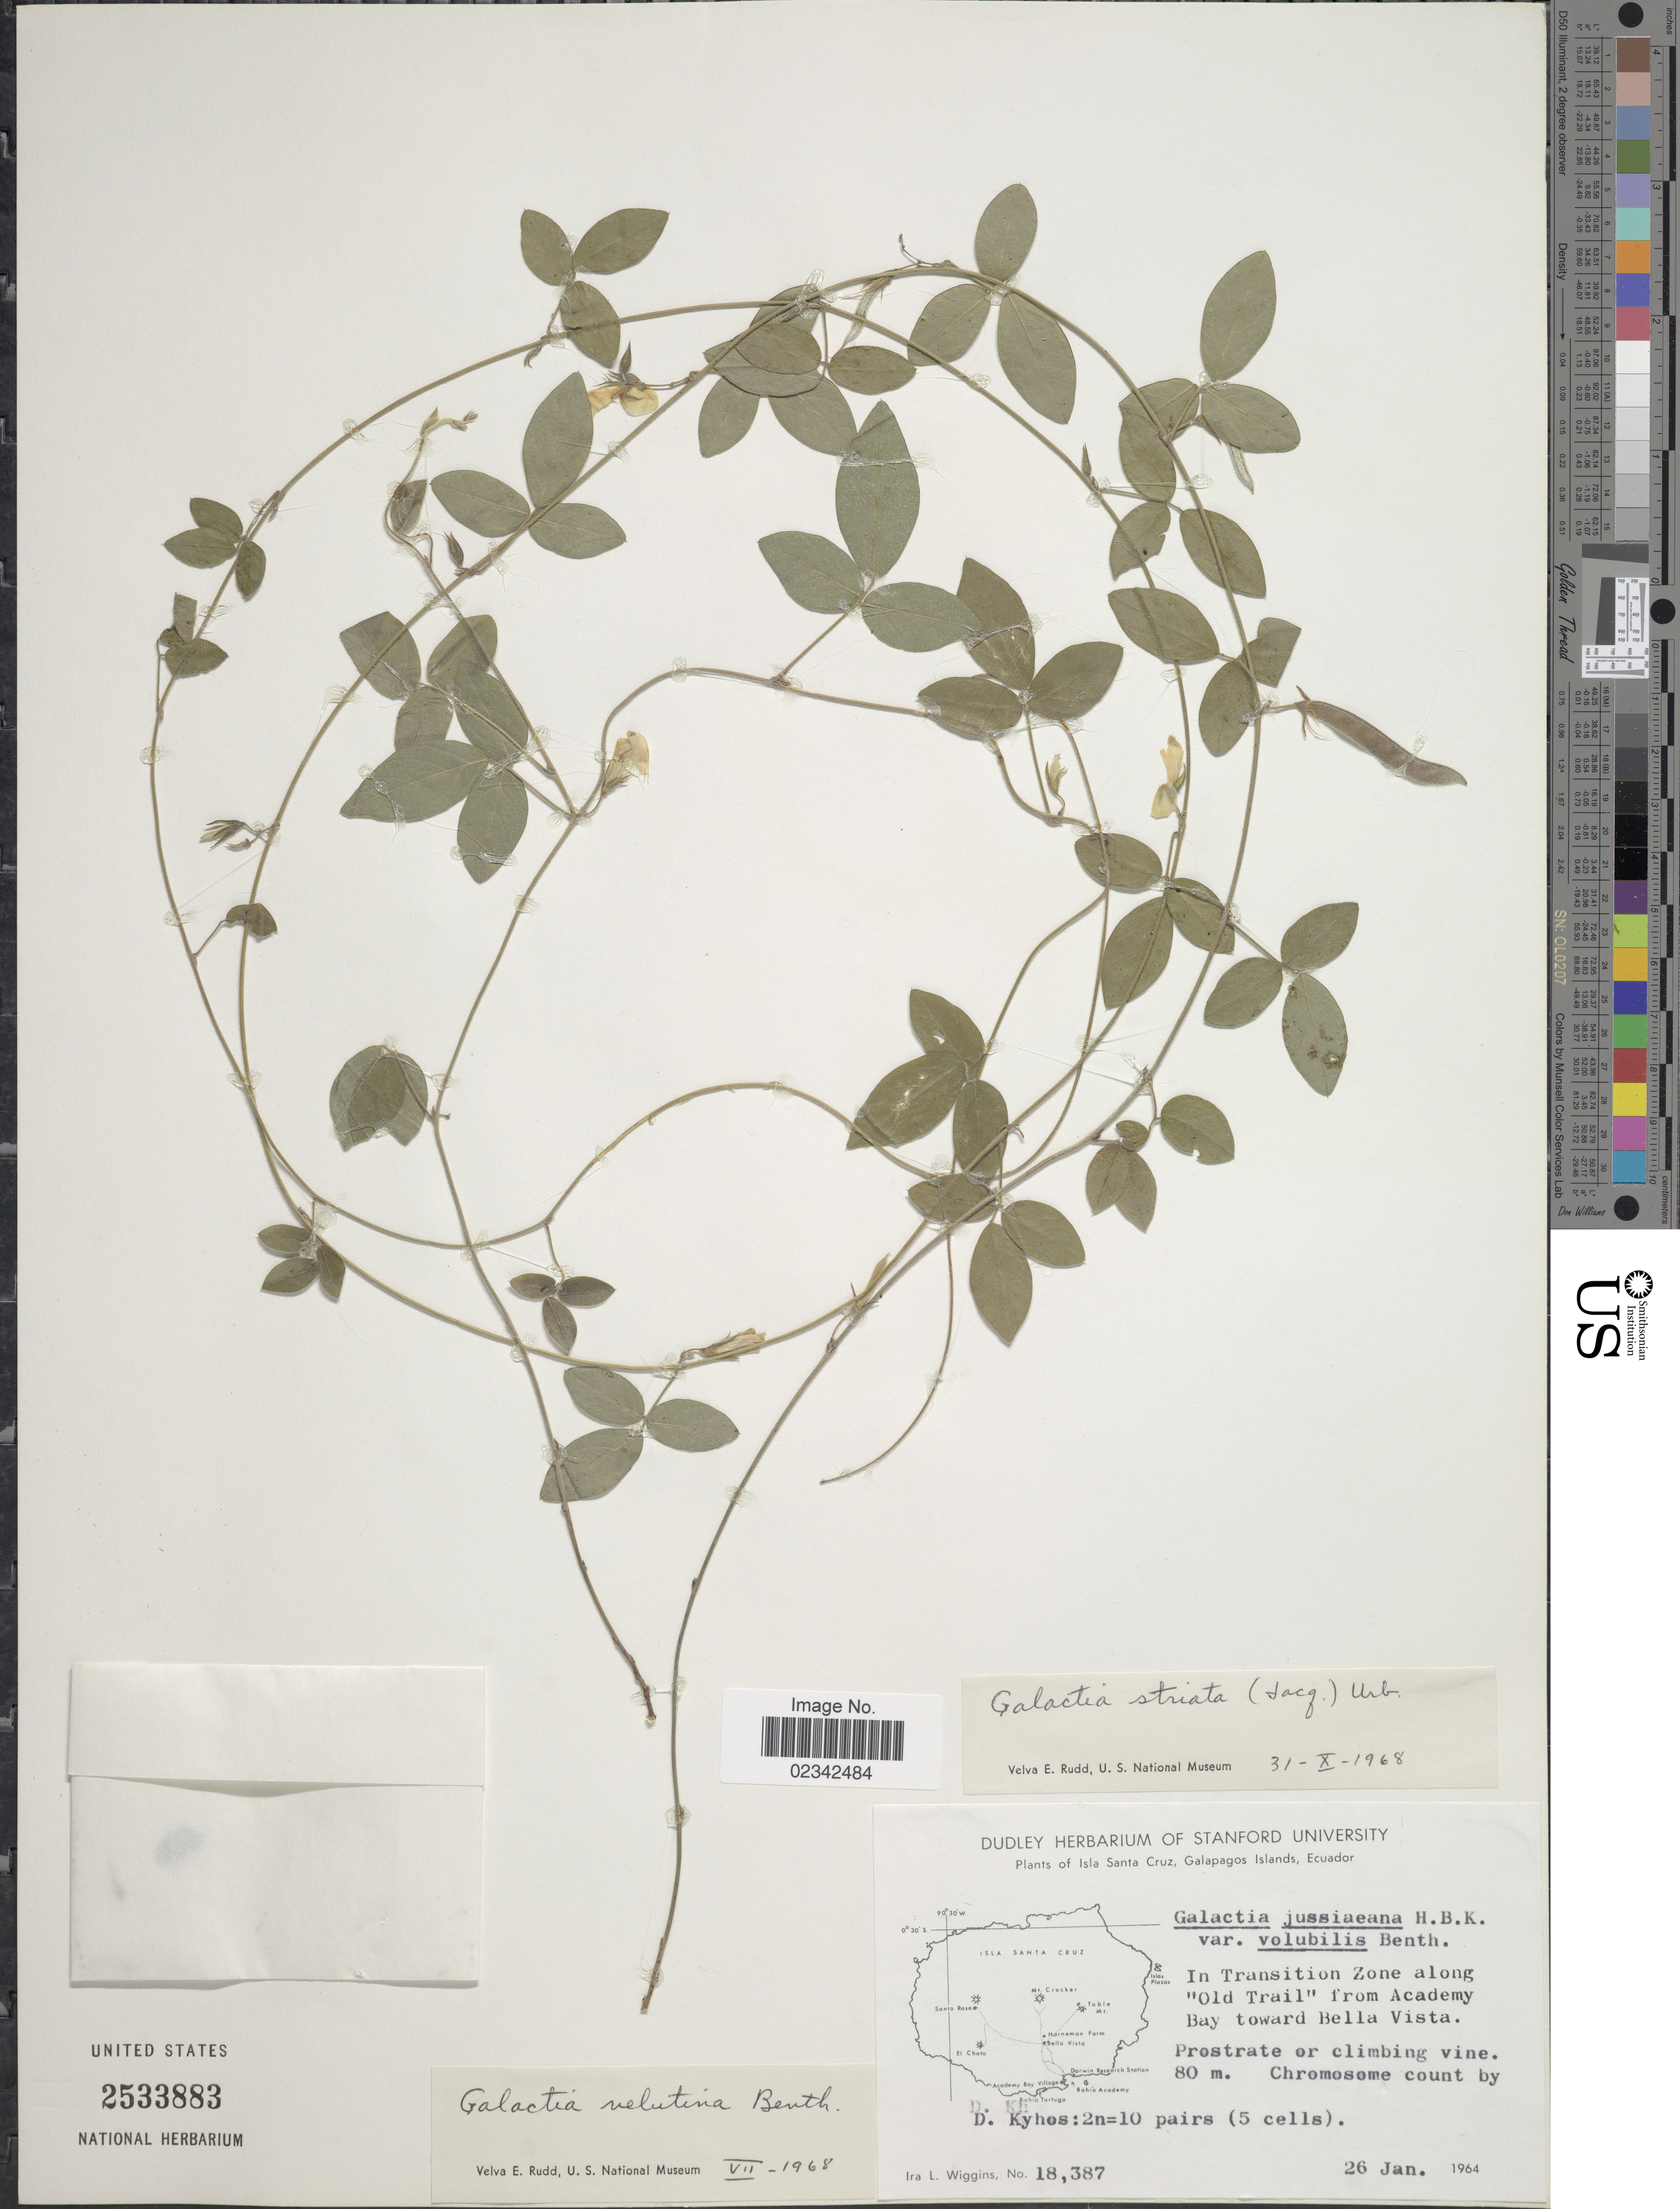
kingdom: Plantae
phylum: Tracheophyta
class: Magnoliopsida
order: Fabales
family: Fabaceae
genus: Galactia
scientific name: Galactia striata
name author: (Jacq.) Urb.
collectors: I. L. Wiggins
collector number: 18387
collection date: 1964-01-26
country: Ecuador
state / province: Colón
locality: Isla Santa Cruz, Galapagos Islands, in Transition Zone along "Old Trail" from Academy Bay toward Bella Vista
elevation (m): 80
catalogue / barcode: US 2533883